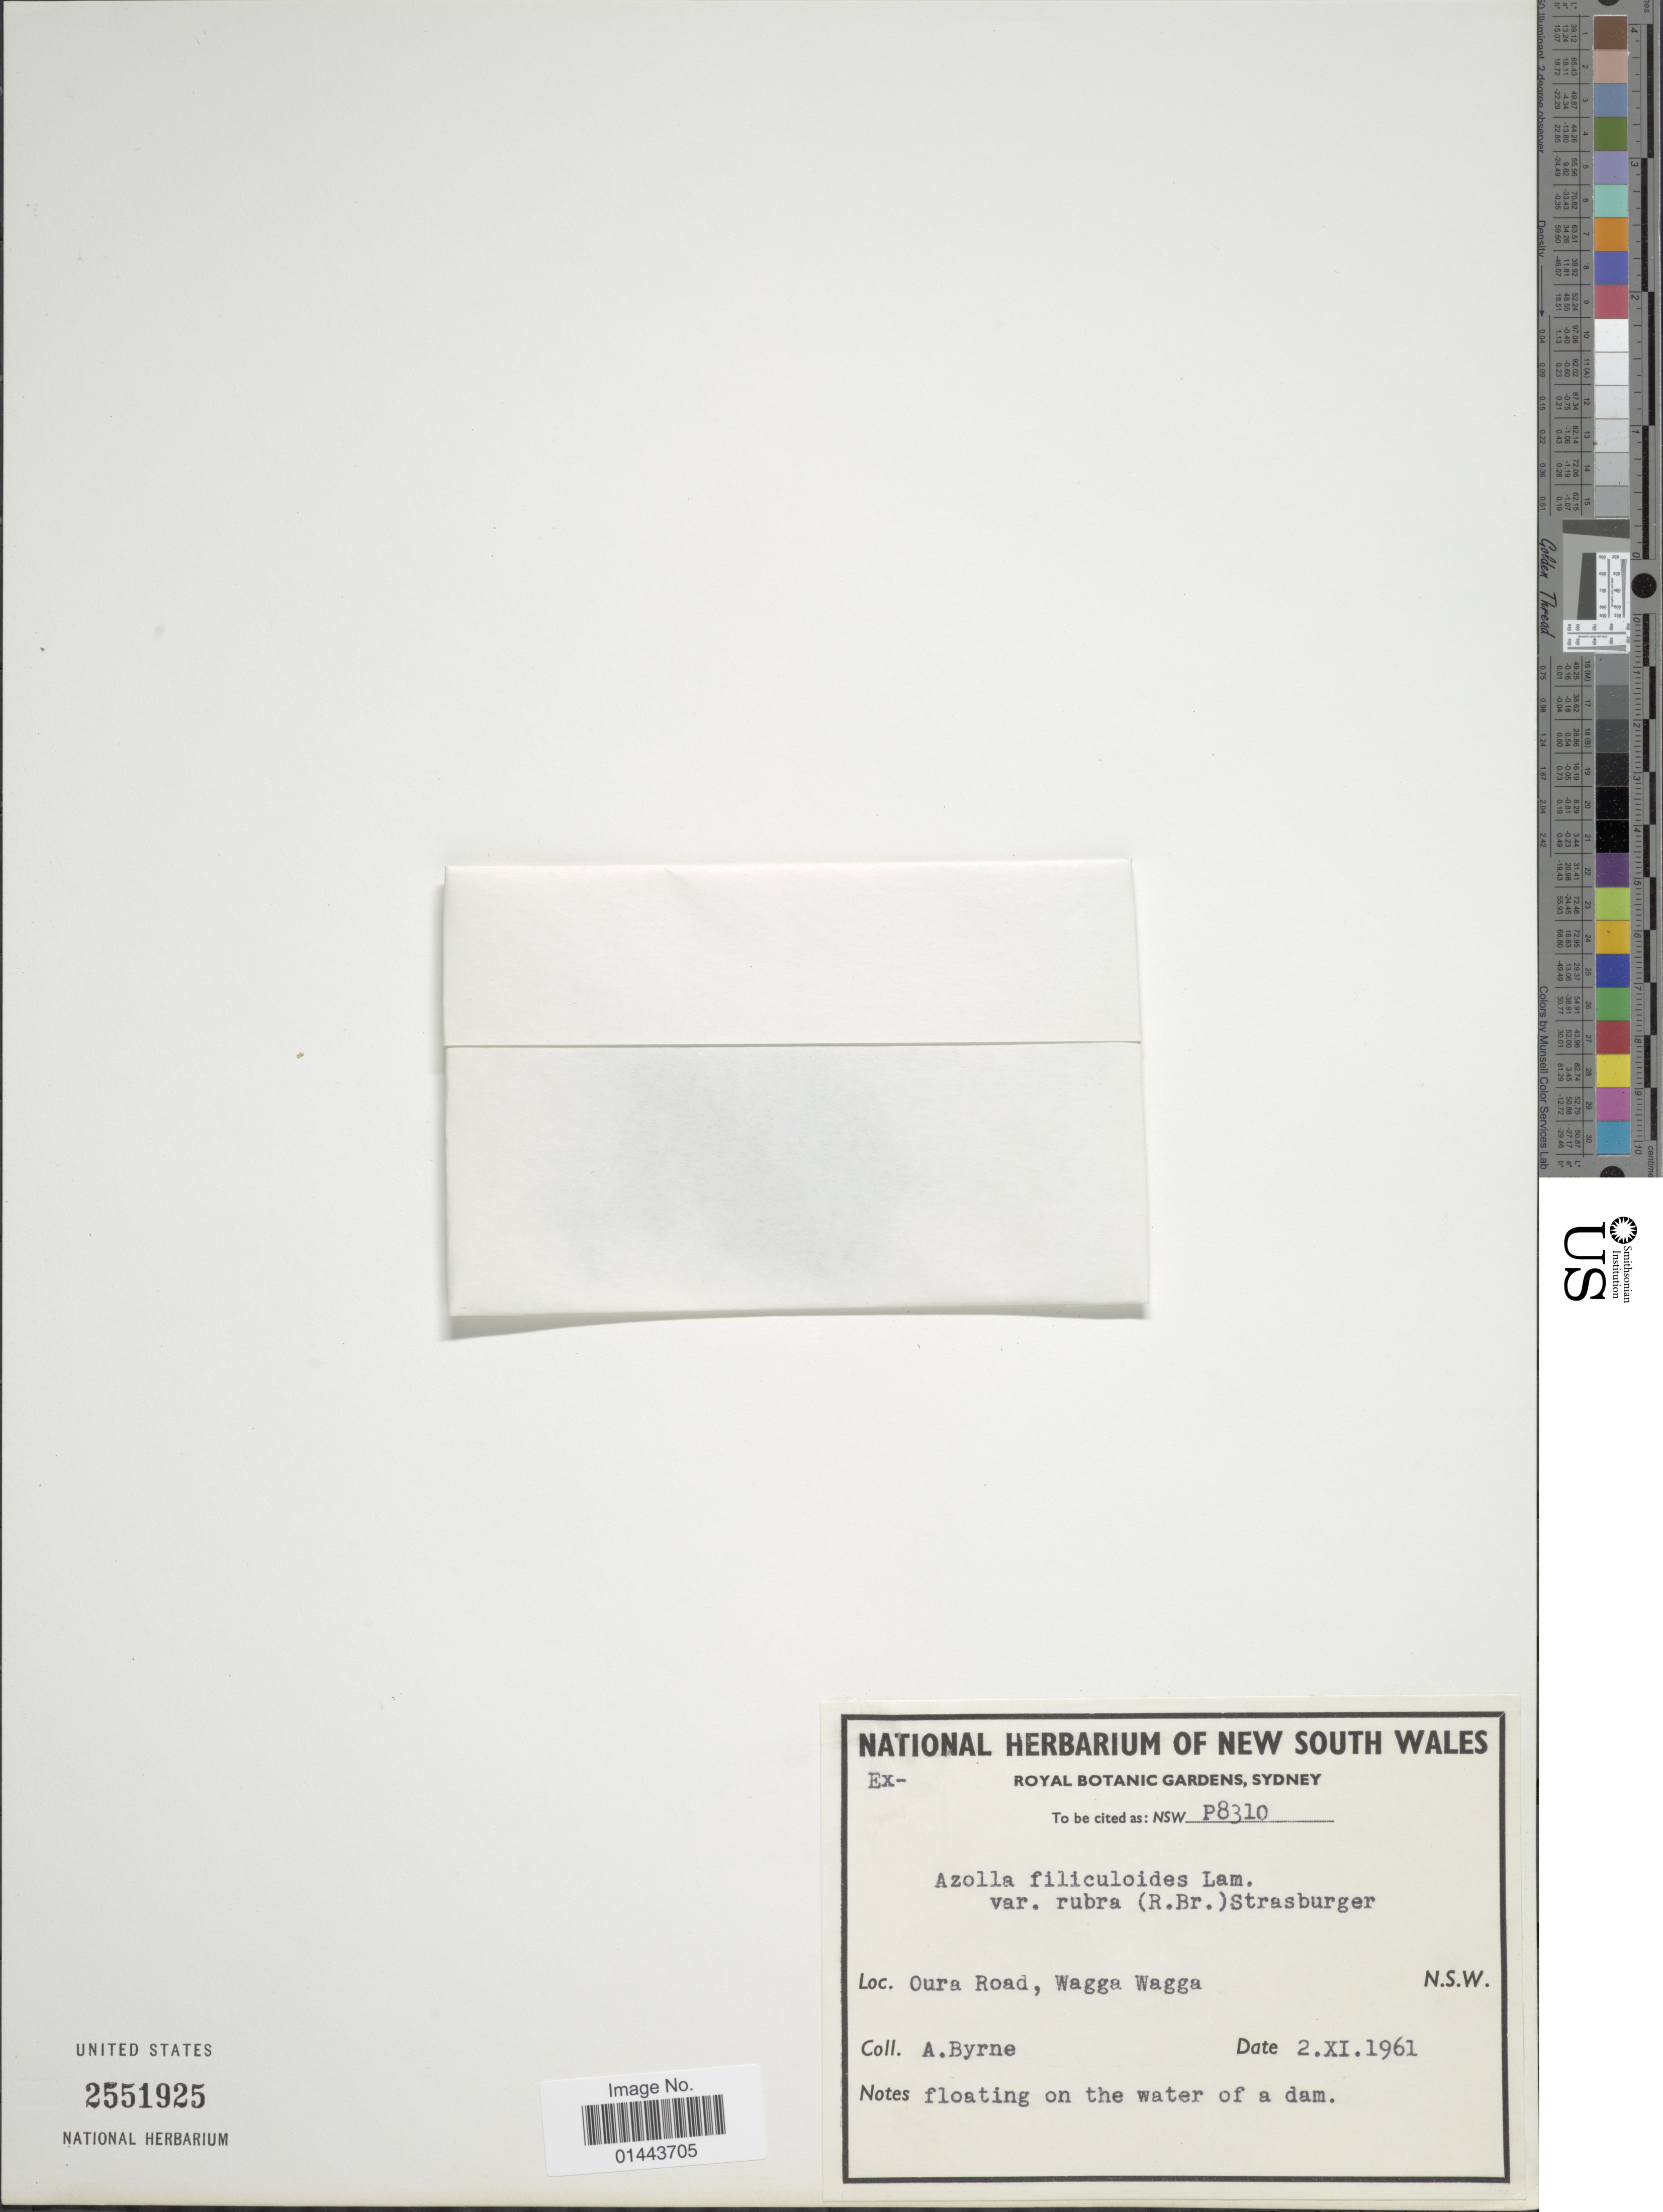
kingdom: Plantae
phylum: Tracheophyta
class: Polypodiopsida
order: Salviniales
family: Salviniaceae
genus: Azolla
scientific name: Azolla filiculoides var. rubra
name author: (R. Br.) Strasburger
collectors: A. Byrne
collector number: P8310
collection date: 1961-11-02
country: Australia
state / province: New South Wales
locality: Oura Road, Wagga Wagga, floating on the water of a dam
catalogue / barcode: US 2551925